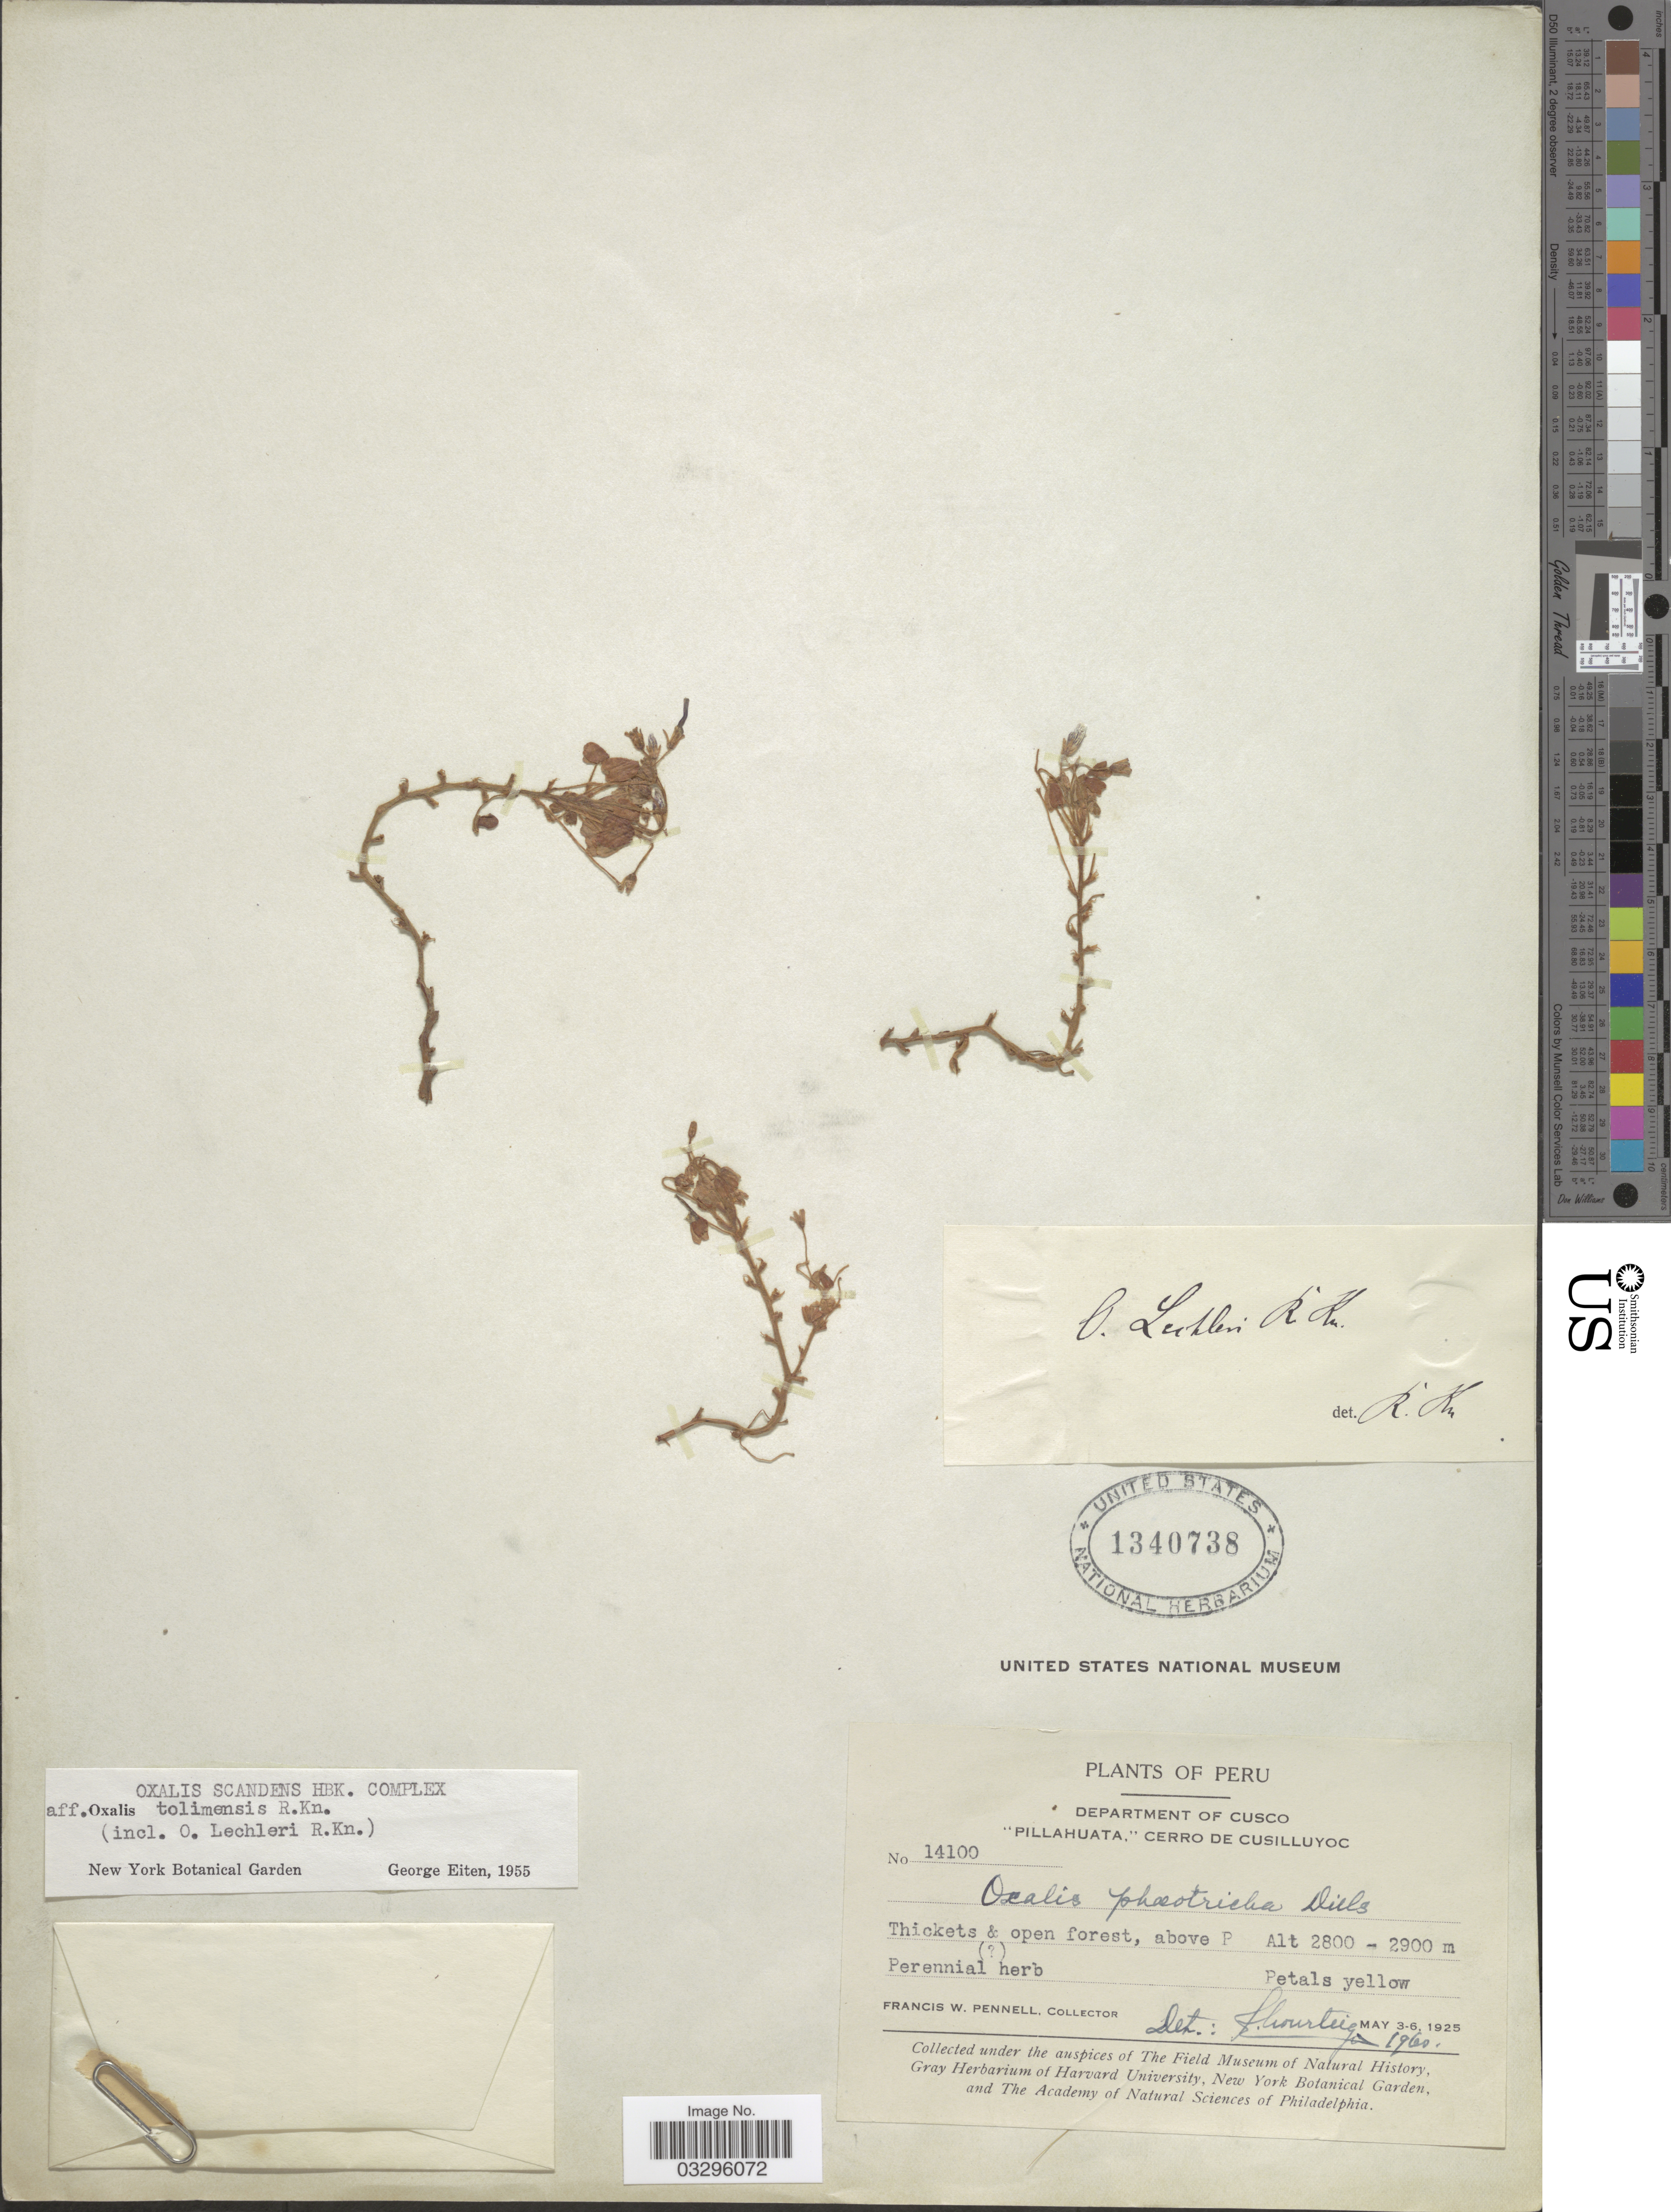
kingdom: Plantae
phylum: Tracheophyta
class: Magnoliopsida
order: Oxalidales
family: Oxalidaceae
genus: Oxalis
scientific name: Oxalis phaeotricha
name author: Diels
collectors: F. W. Pennell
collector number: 14100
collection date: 1925-05-03/1925-05-06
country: Peru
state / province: Cusco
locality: Department of Cusco. "Pillahuata," Cerro de Cusilluyoc. Above P.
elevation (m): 2800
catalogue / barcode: US 1340738